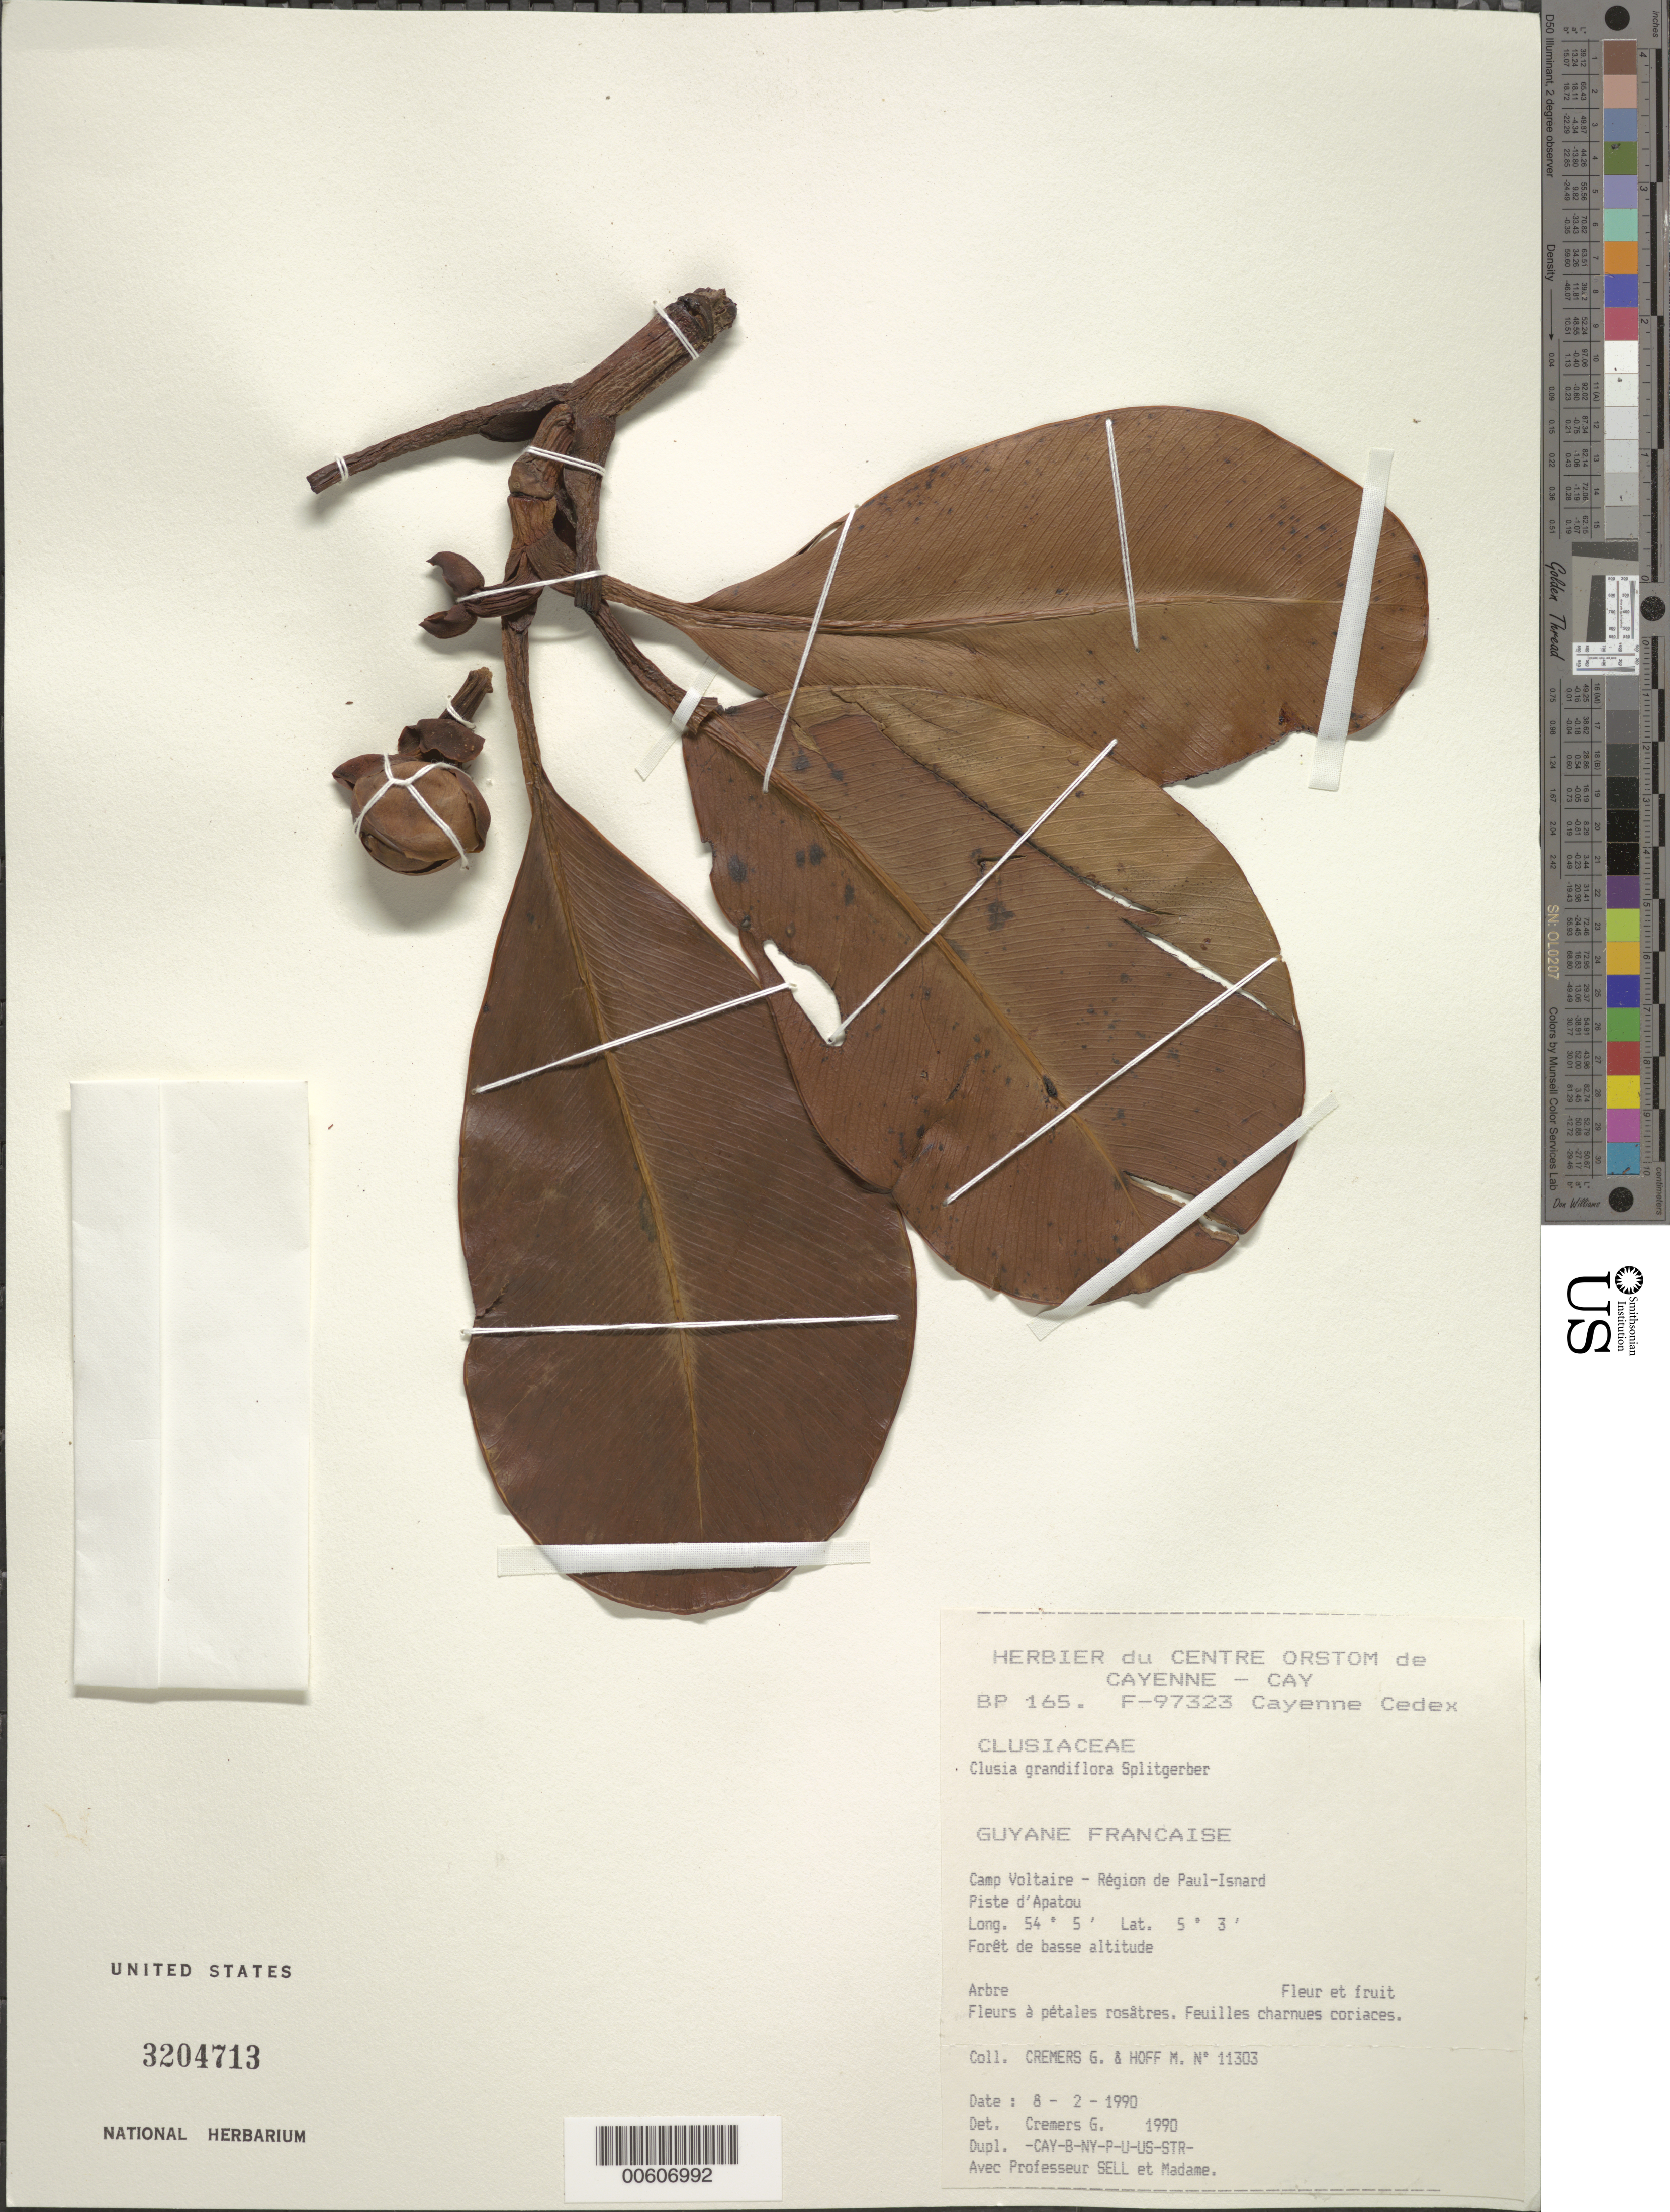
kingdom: Plantae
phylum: Tracheophyta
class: Magnoliopsida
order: Malpighiales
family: Clusiaceae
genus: Clusia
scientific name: Clusia grandiflora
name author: Splitg.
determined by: Cremers, Georges A.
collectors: G. Cremers & M. Hoff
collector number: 11303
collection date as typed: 8-Feb-90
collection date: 1990-02-08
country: French Guiana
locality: Camp Voltaire, région de Paul-Isnard, Piste d'Apatou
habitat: Foret de basse altitude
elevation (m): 40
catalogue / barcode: US 3204713